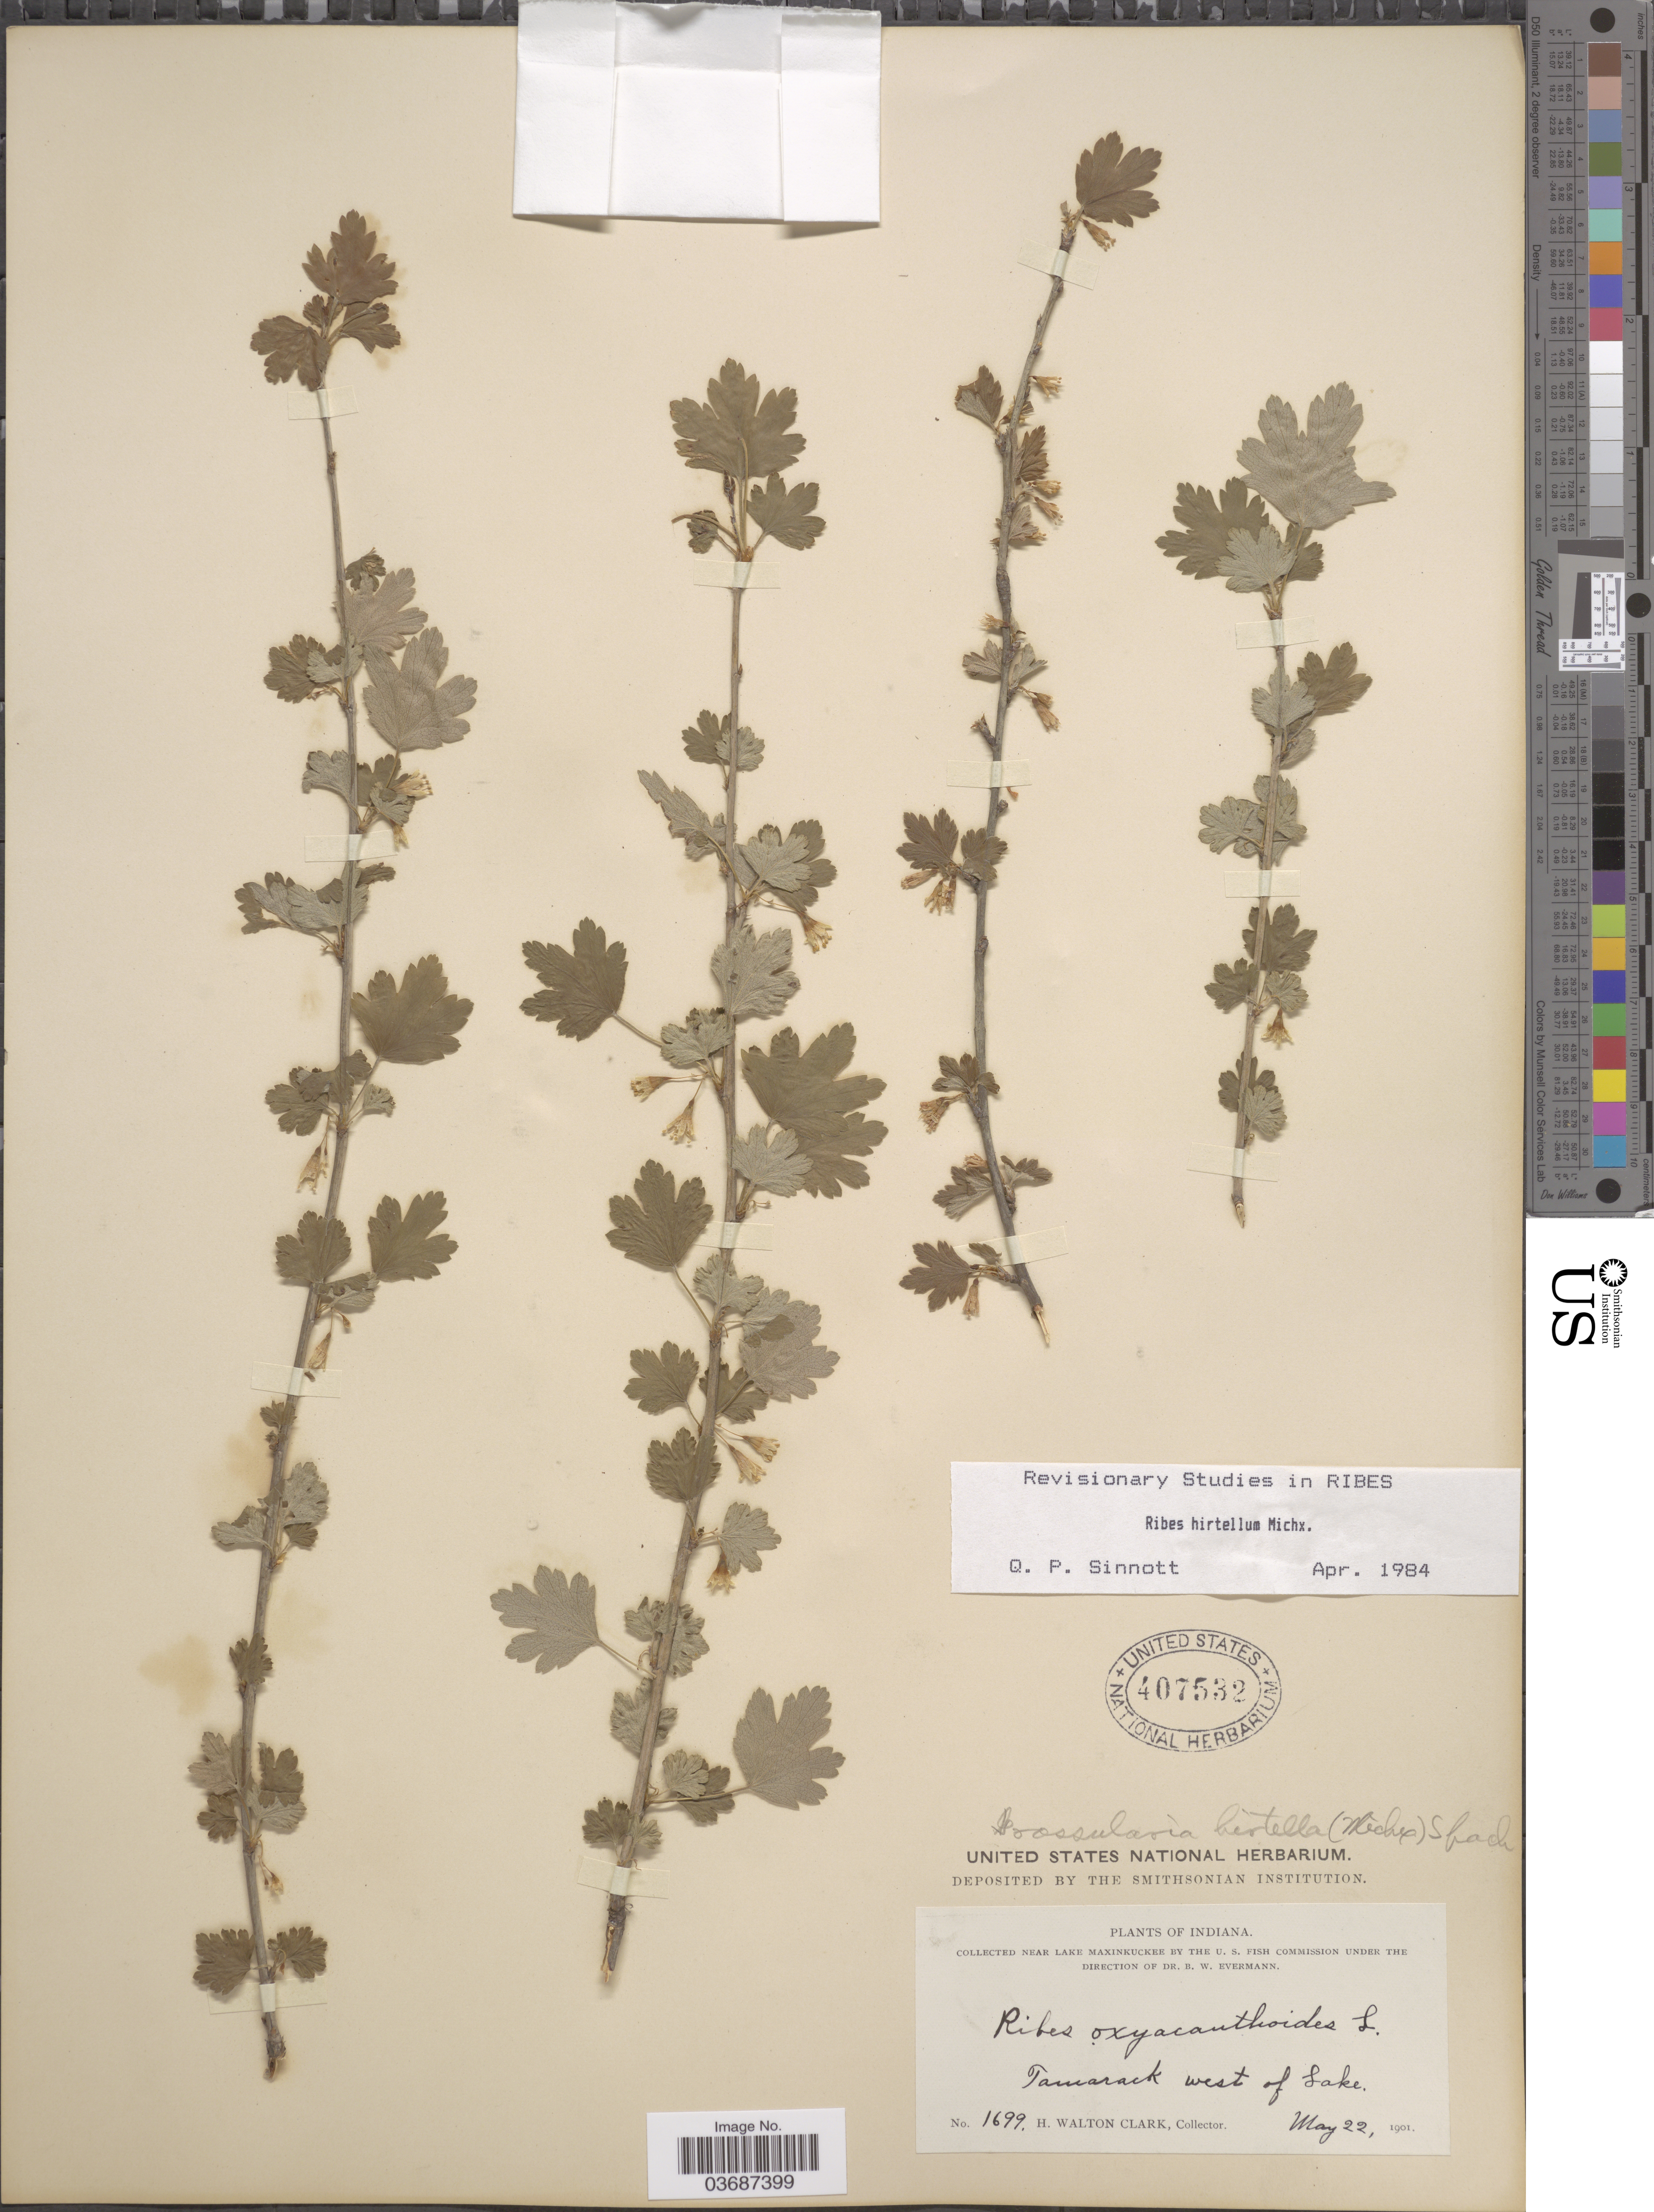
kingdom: Plantae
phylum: Tracheophyta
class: Magnoliopsida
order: Saxifragales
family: Grossulariaceae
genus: Ribes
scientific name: Ribes hirtellum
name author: Michx.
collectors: H. W. Clark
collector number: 1699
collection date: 1901-05-22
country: United States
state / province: Indiana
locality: Near Lake Maxinkuckee. Tamarack west of Lake.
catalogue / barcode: US 407532